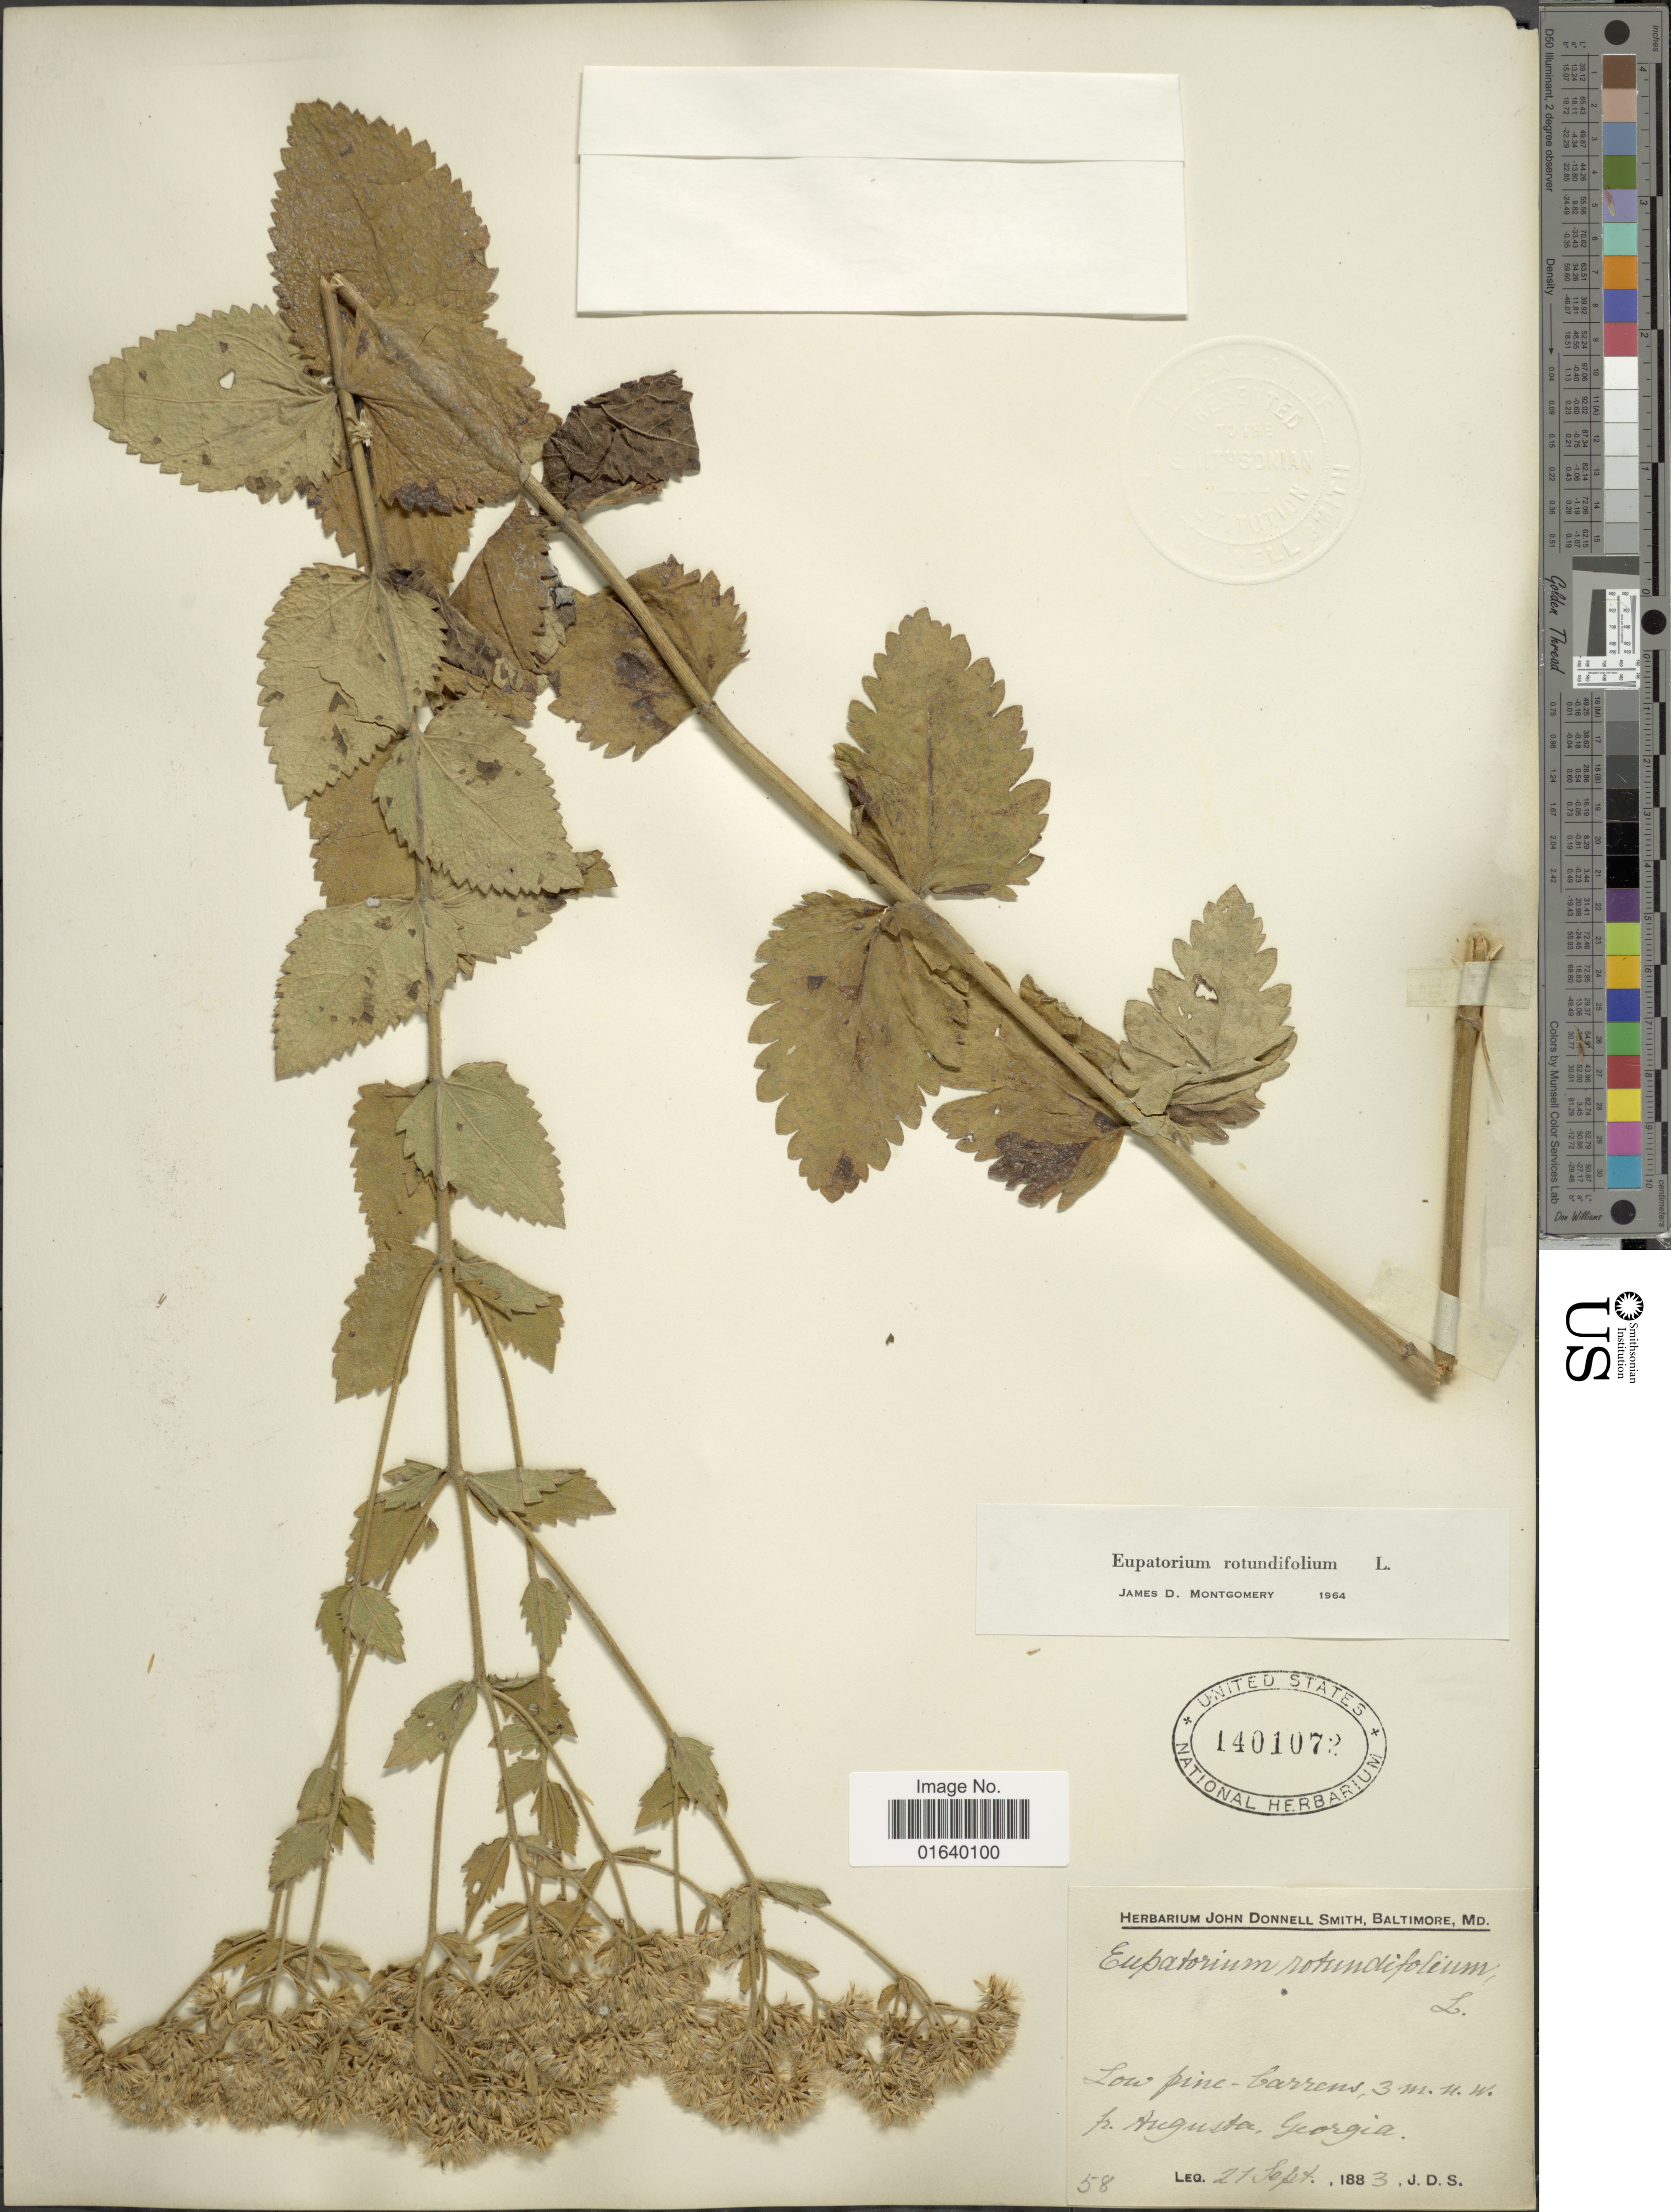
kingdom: Plantae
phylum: Tracheophyta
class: Magnoliopsida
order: Asterales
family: Asteraceae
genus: Eupatorium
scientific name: Eupatorium rotundifolium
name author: L.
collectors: J. D. Smith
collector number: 58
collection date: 1883-09-21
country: United States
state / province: Georgia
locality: Low pine-barrens, 3 m. n.w. pr Augusta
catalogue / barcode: US 1401072